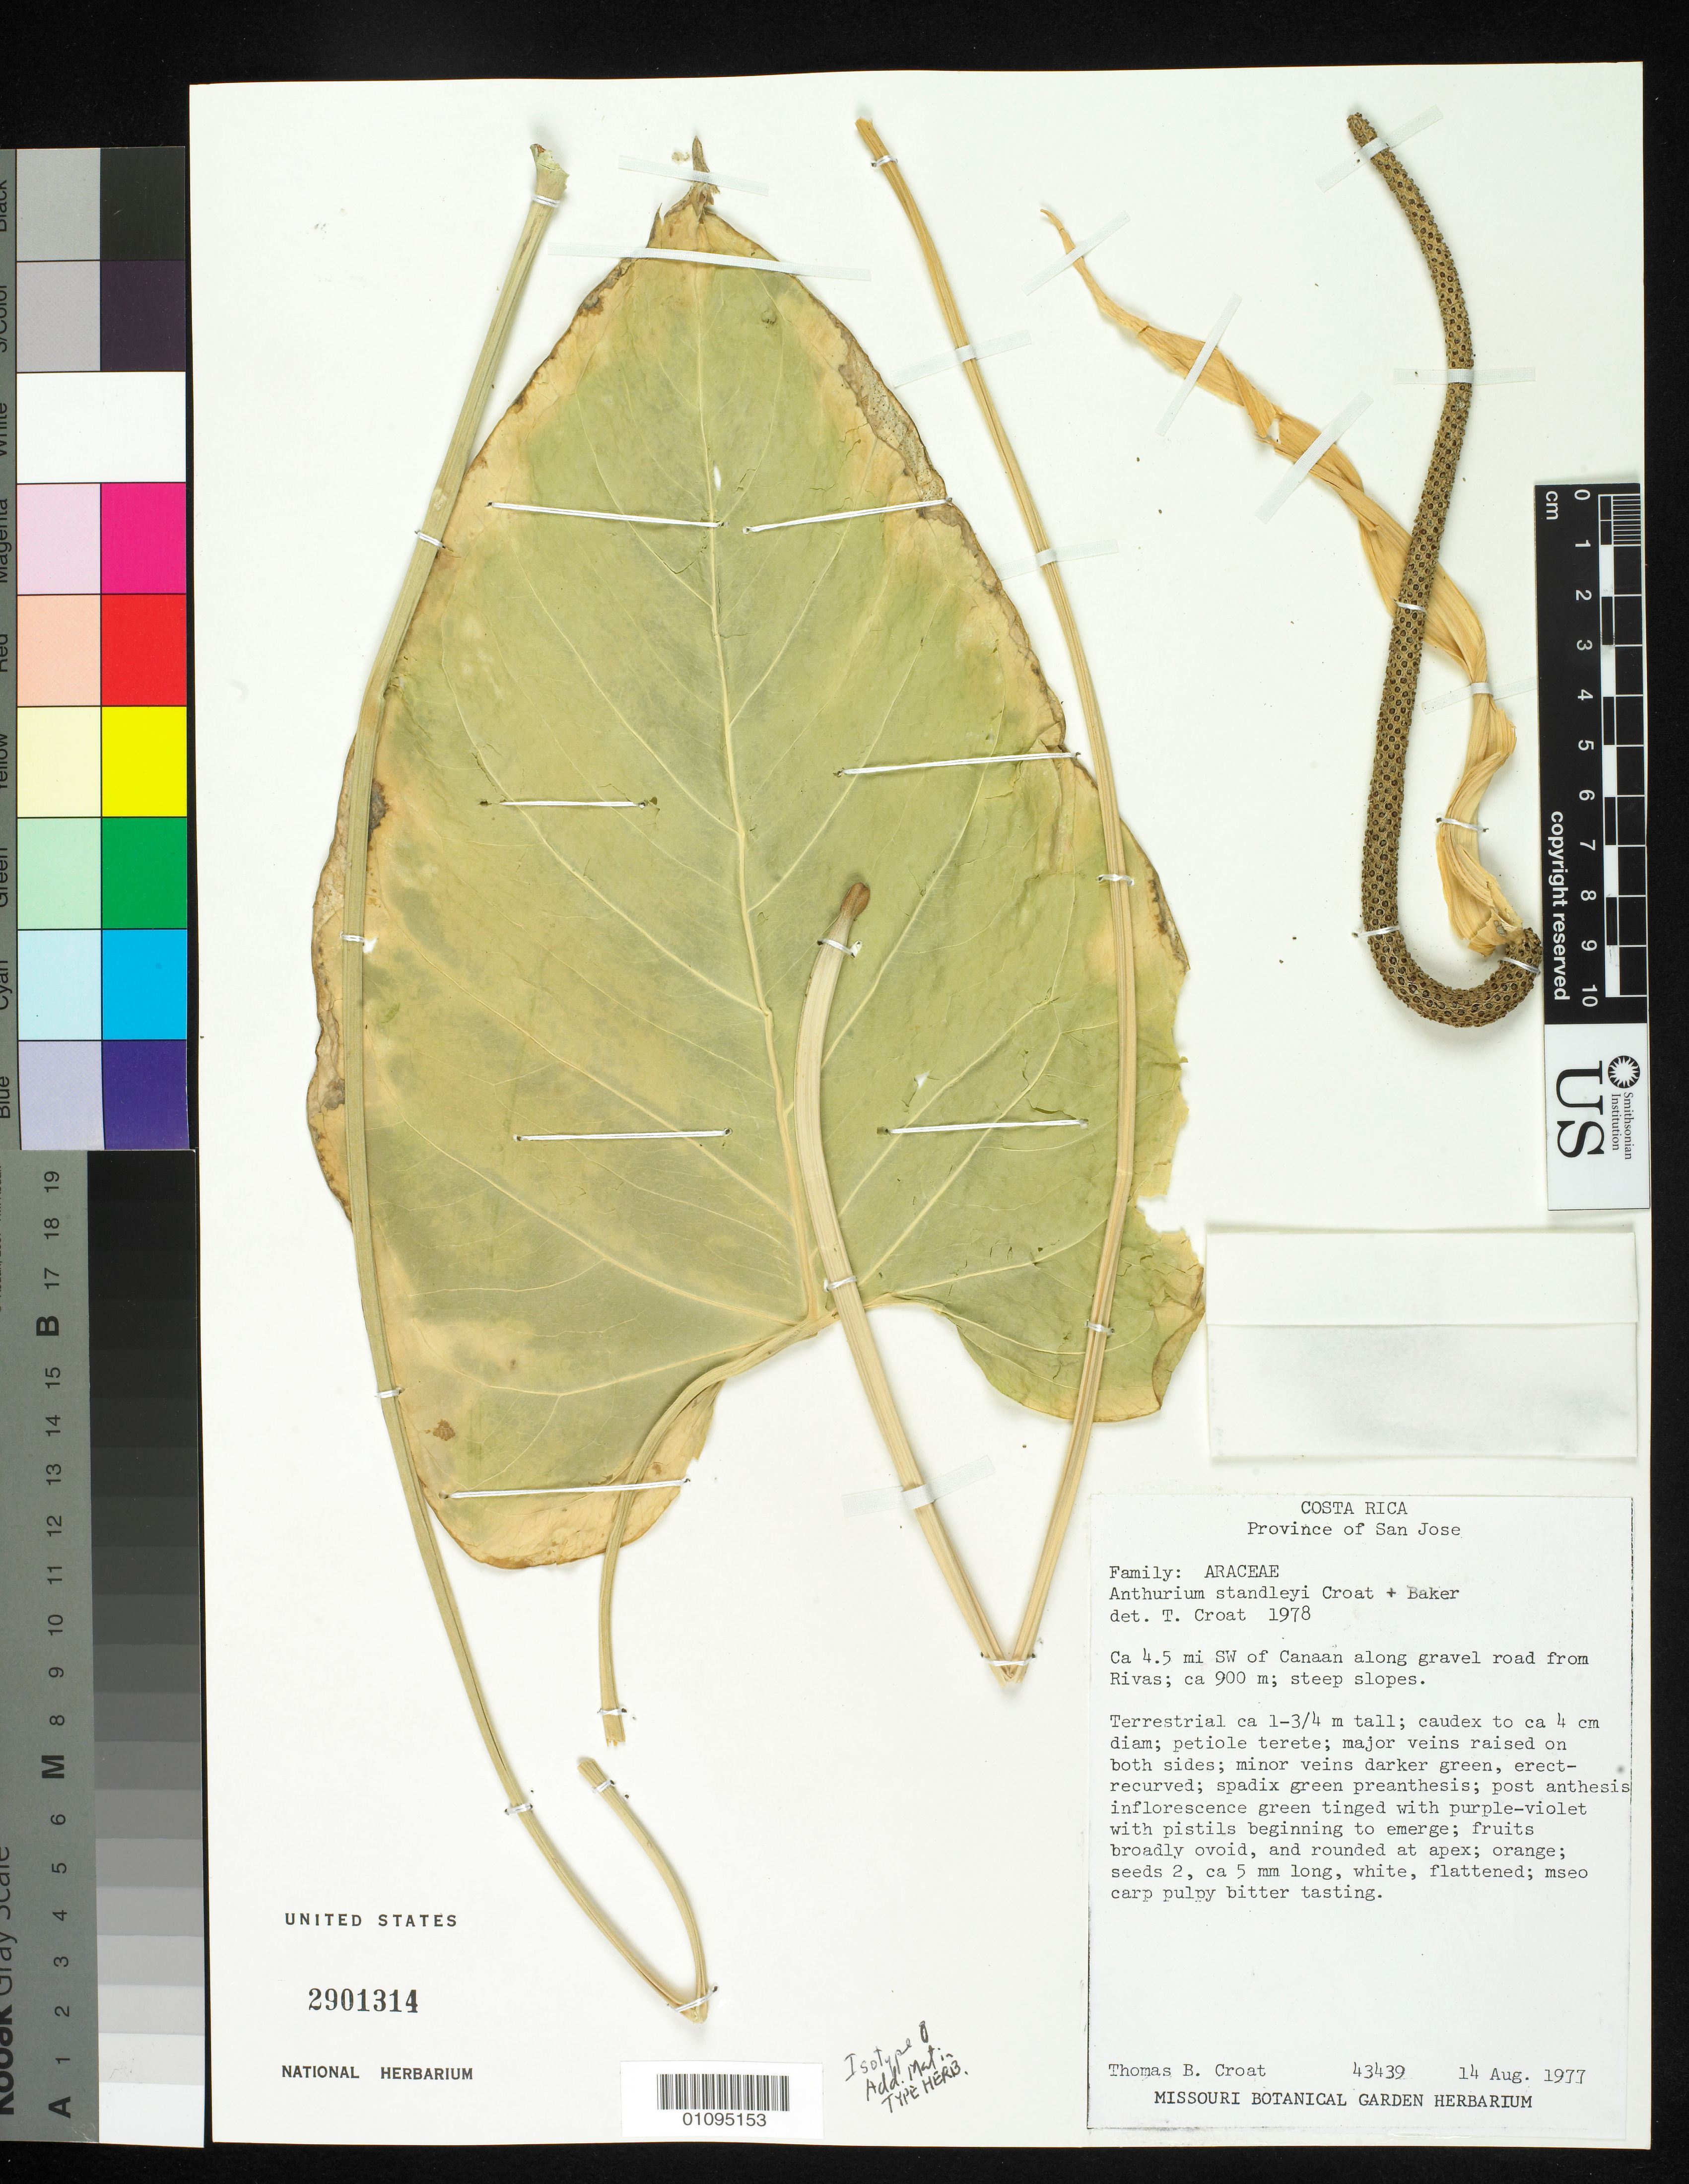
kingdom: Plantae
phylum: Tracheophyta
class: Liliopsida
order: Alismatales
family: Araceae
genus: Anthurium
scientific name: Anthurium standleyi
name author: Croat & R.A. Baker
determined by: Croat, Thomas B., Missouri Botanical Garden (MO)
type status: Isotype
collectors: T. B. Croat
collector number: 43439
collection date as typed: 14 Aug 1977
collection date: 1977-08-14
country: Costa Rica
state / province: San José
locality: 4.5 miles SW of Canaan along gravel road from Rivas.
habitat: Steep slopes.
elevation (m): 900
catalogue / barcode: US 2901314